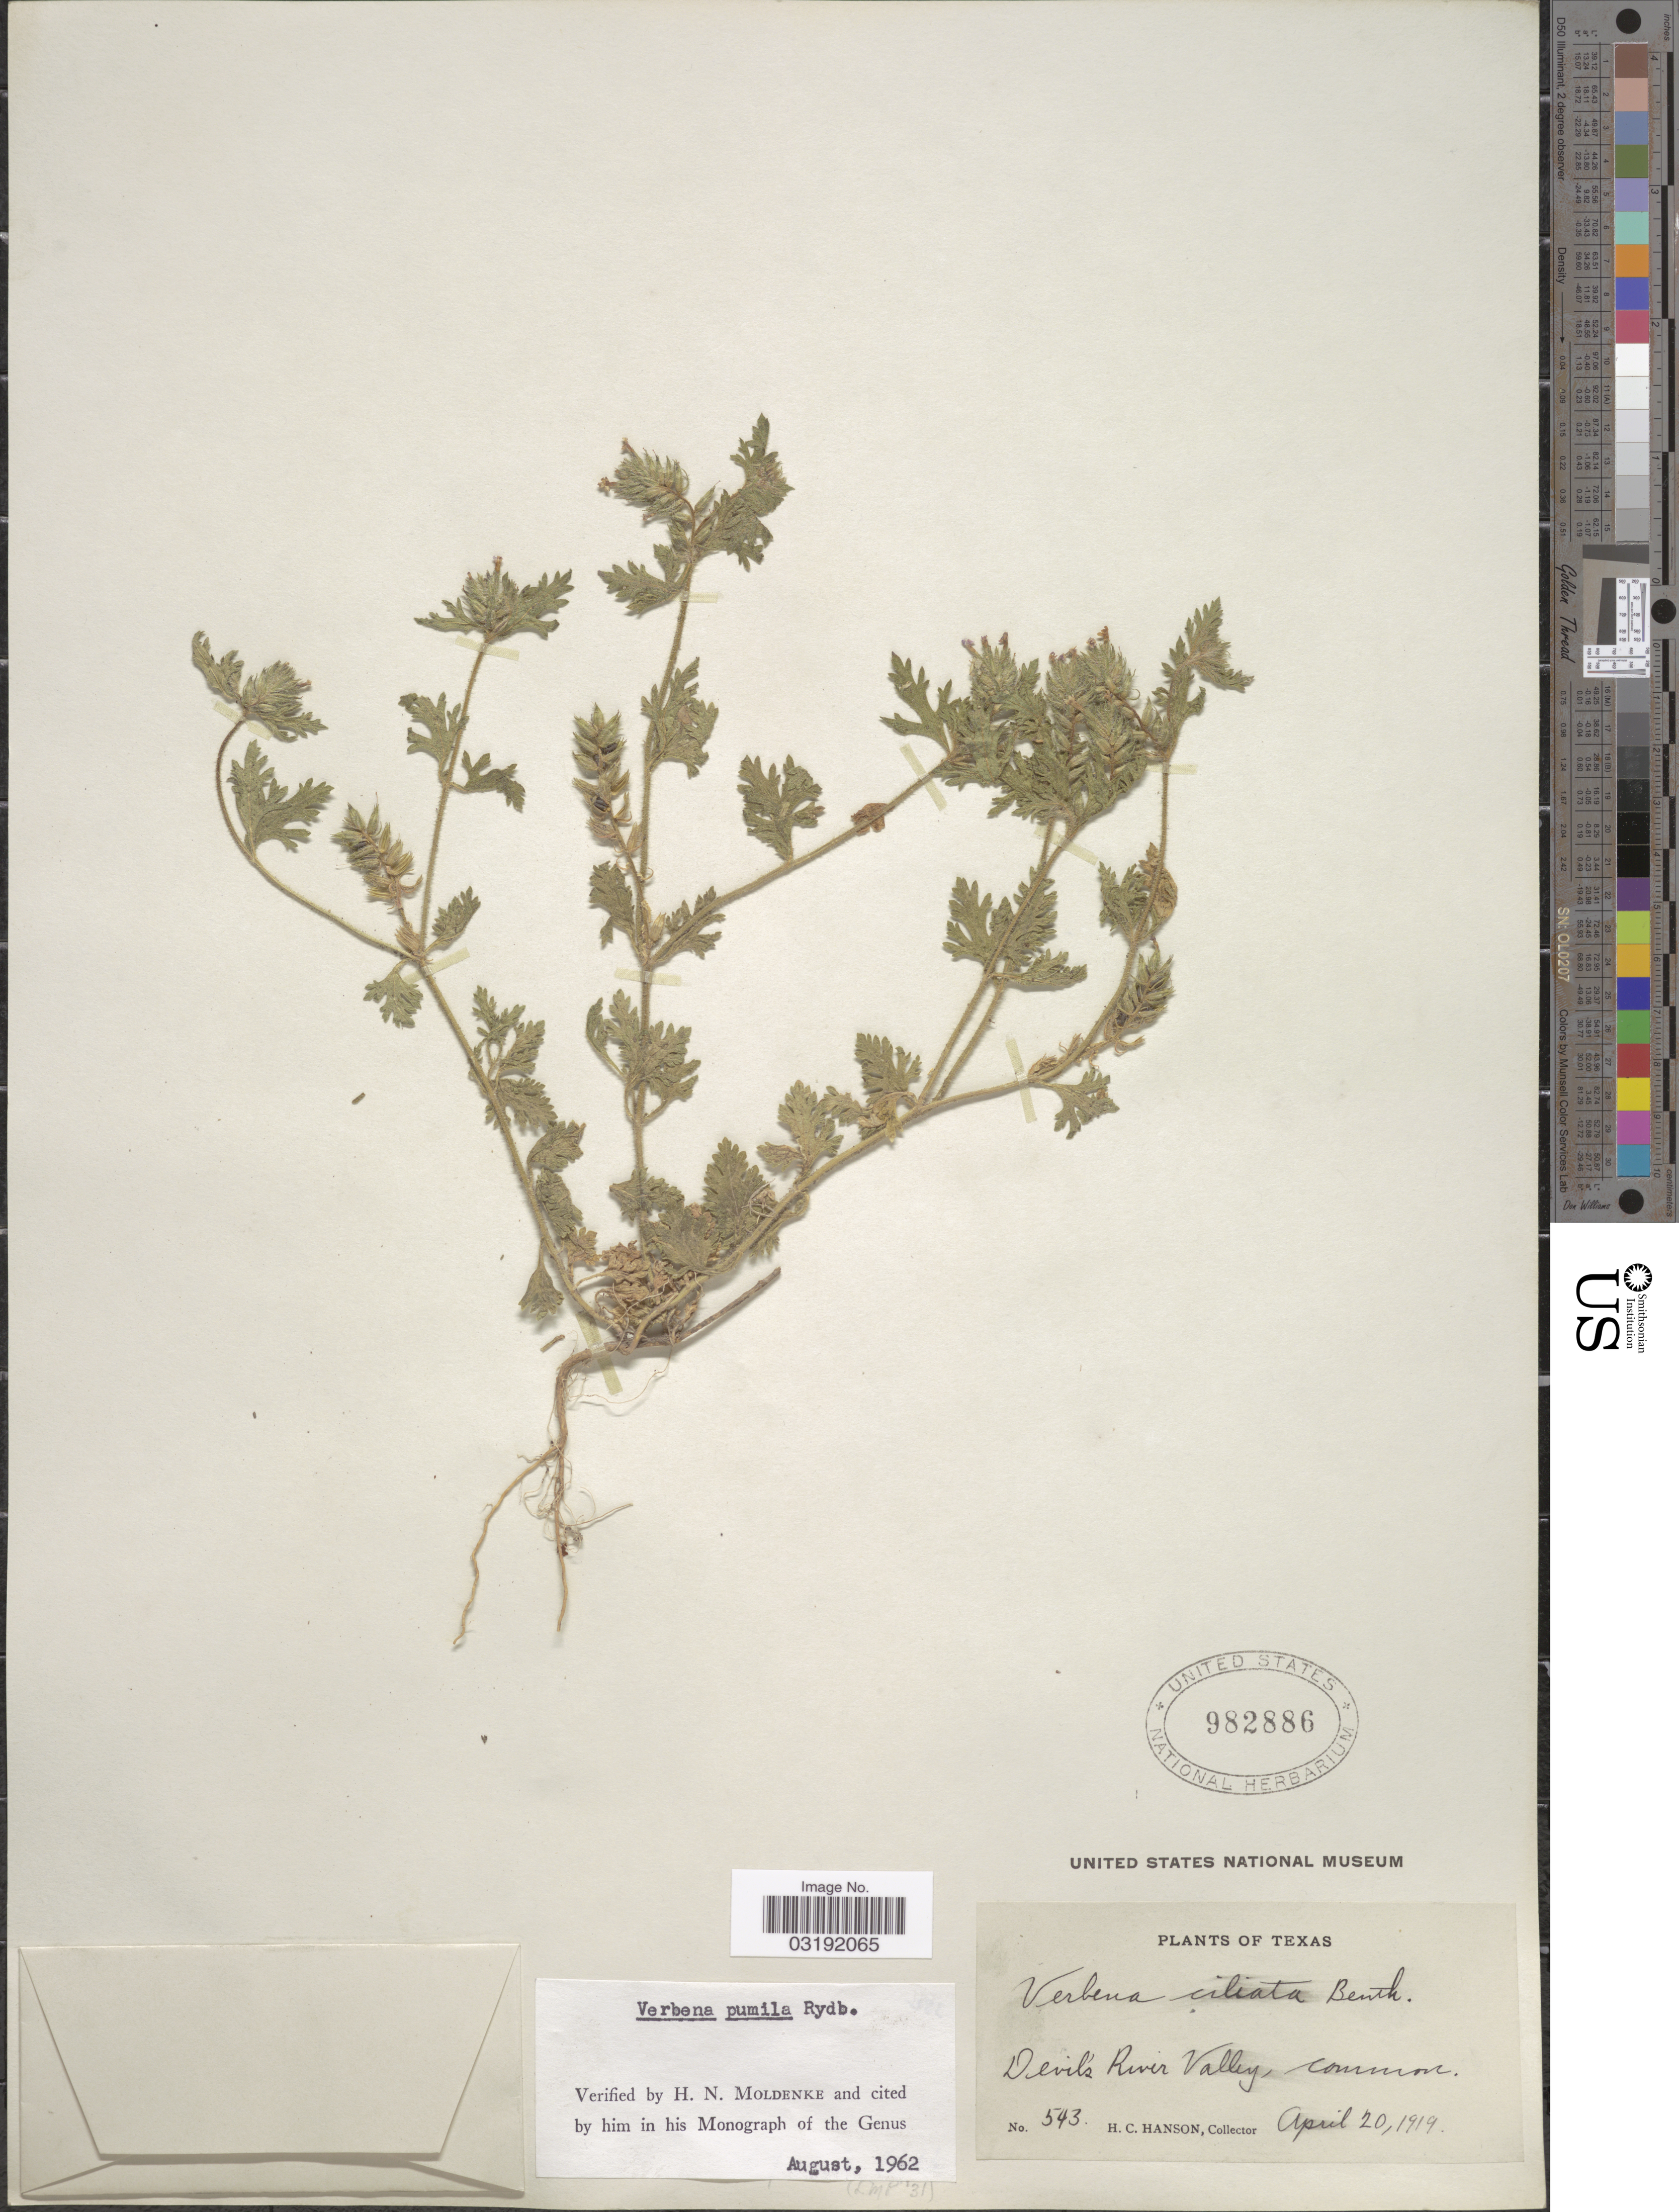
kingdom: Plantae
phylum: Tracheophyta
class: Magnoliopsida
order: Lamiales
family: Verbenaceae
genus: Verbena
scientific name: Verbena pumila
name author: Rydb.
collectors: H. Hanson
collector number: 543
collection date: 1919-04-20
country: United States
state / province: Texas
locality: Devil's River Valley.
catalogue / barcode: US 982886